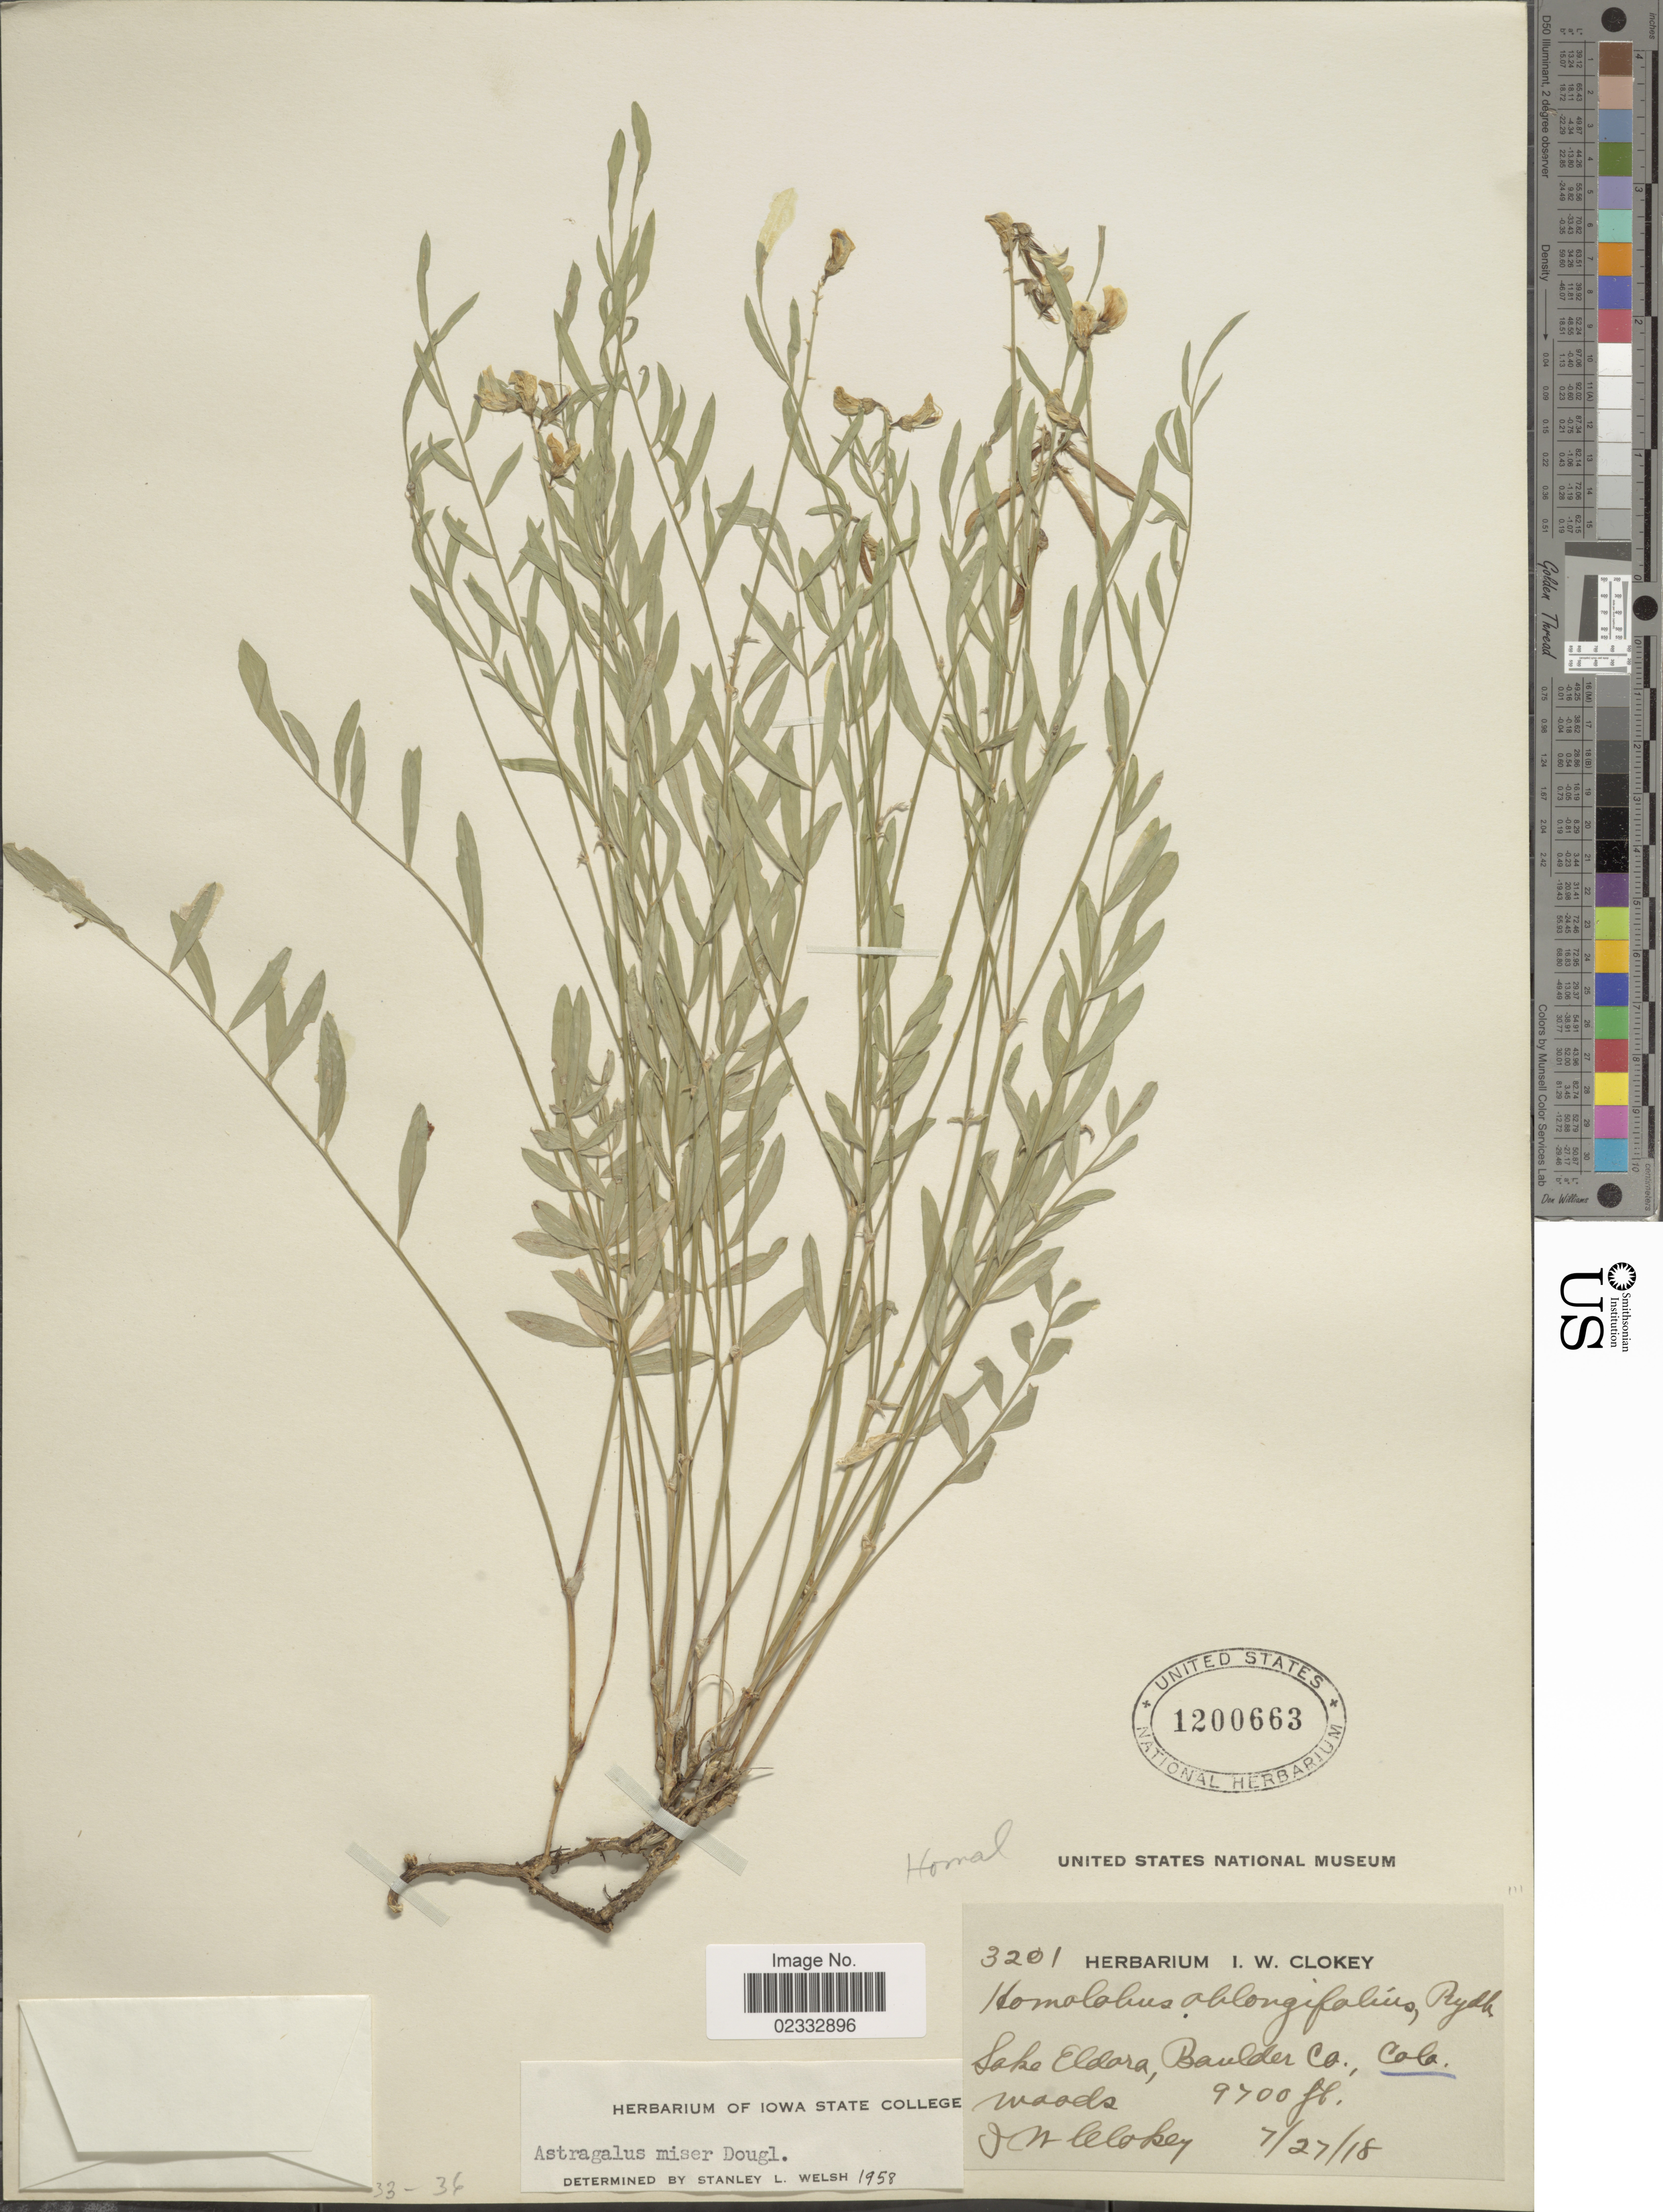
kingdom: Plantae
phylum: Tracheophyta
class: Magnoliopsida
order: Fabales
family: Fabaceae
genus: Astragalus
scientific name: Astragalus miser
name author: Douglas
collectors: I. W. Clokey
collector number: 3201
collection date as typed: Transcribed d/m/y: 27/7/18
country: United States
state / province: Colorado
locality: Lake Eldora, Baulder Co. Horral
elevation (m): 2957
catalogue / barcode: US 1200663